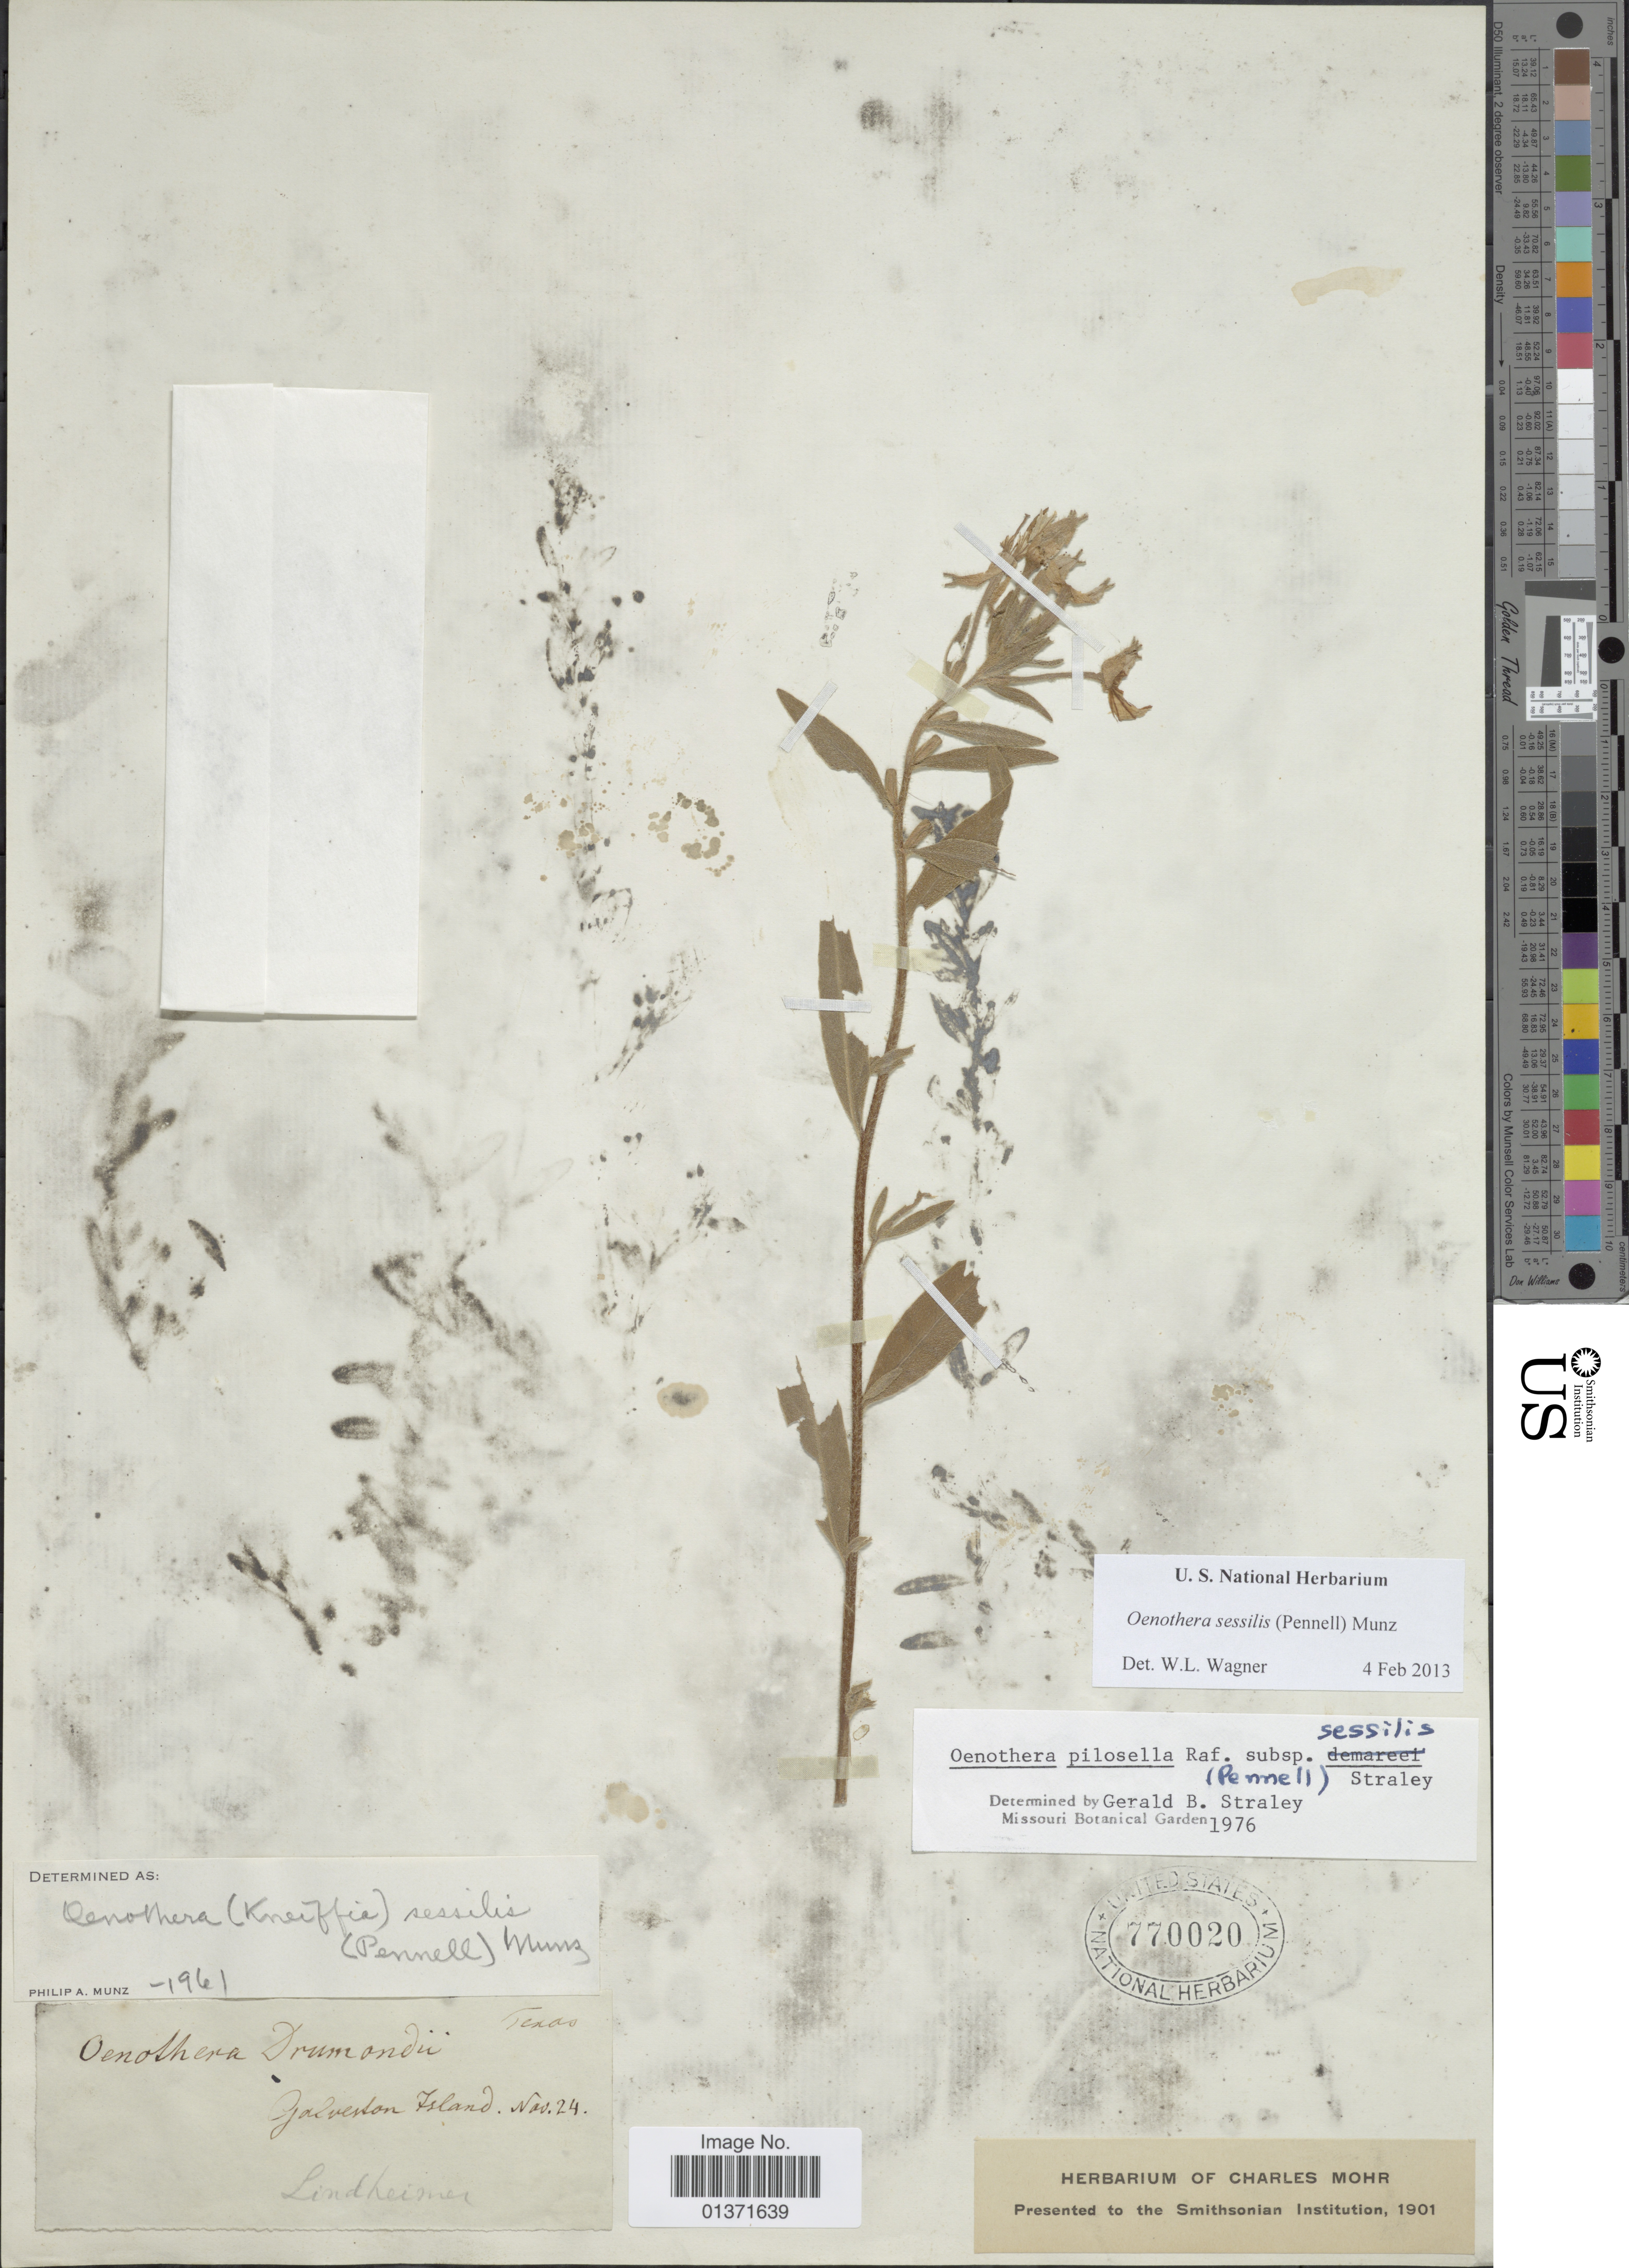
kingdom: Plantae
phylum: Tracheophyta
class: Magnoliopsida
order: Myrtales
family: Onagraceae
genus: Oenothera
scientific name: Oenothera sessilis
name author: (Pennell) Munz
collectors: F. Lindheimer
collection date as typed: Transcribed d/m/y: /11/24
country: United States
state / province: Texas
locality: Galveston Island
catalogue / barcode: US 770020